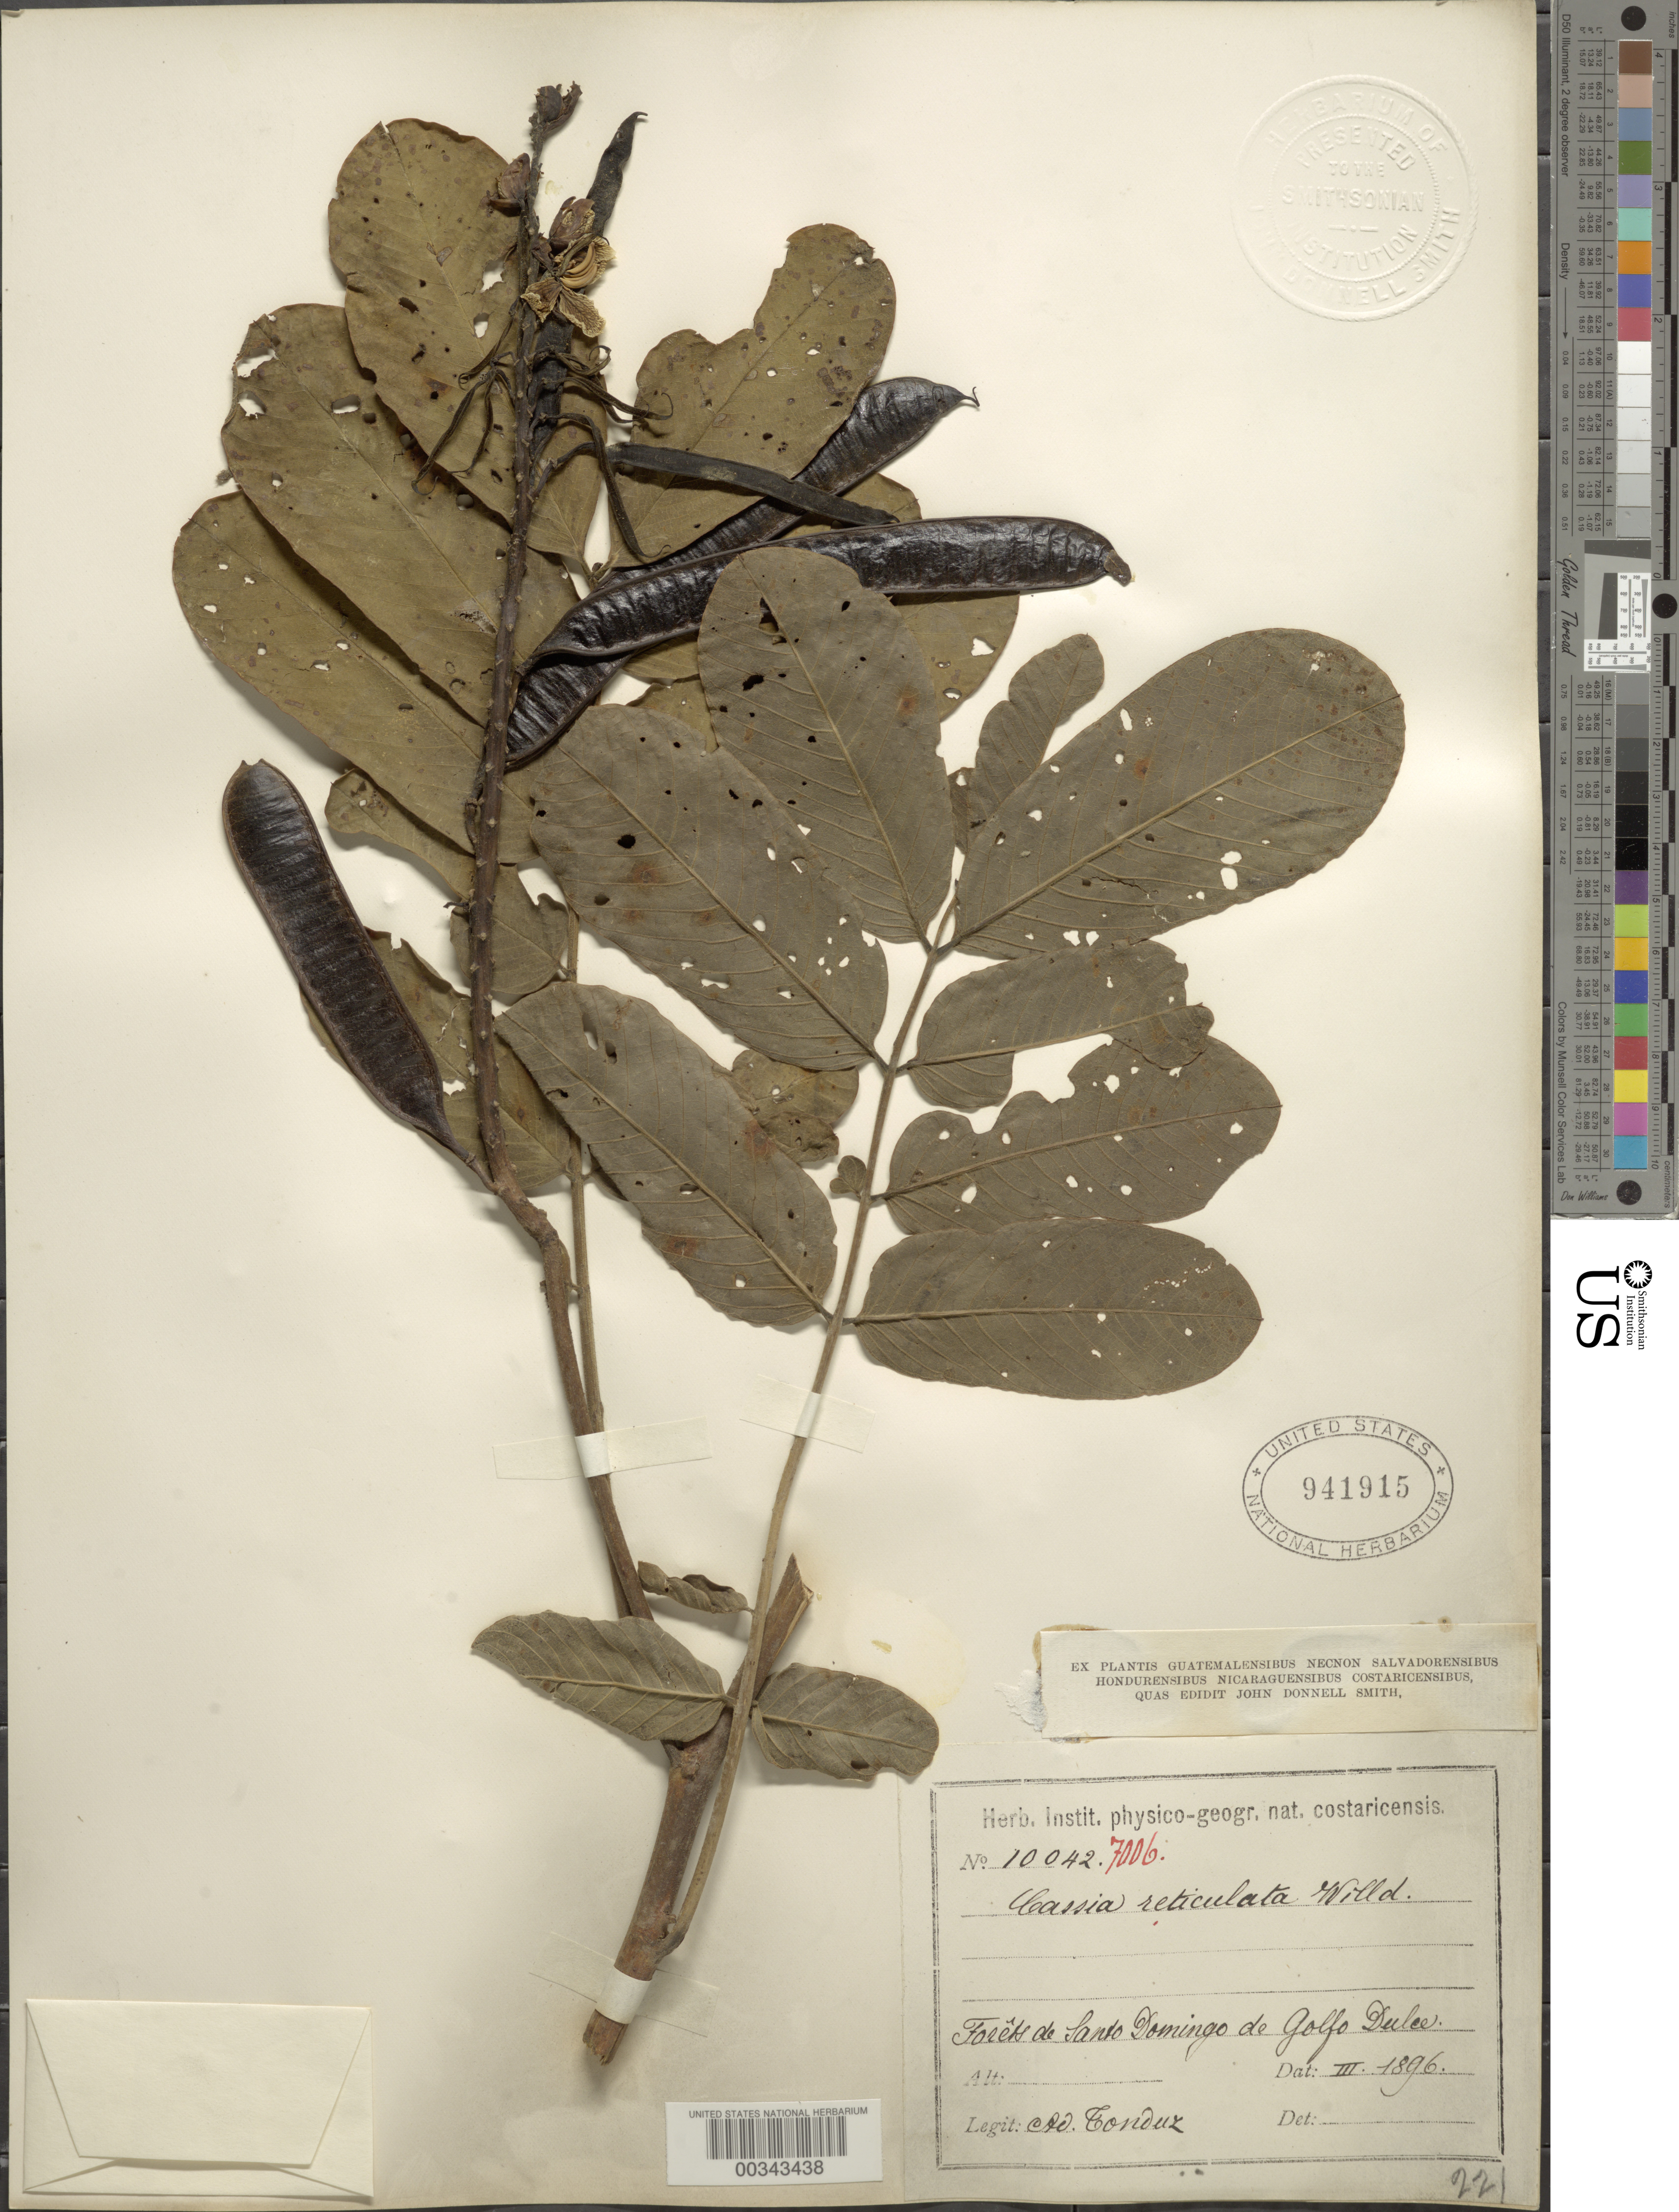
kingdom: Plantae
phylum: Tracheophyta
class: Magnoliopsida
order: Fabales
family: Fabaceae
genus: Senna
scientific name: Senna reticulata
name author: (Willd.) H.S. Irwin & Barneby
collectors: A. Tonduz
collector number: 10042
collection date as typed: Mar 1896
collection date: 1896-03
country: Costa Rica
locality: S. Domingo de Golfo Dulce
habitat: Forests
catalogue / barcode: US 941915